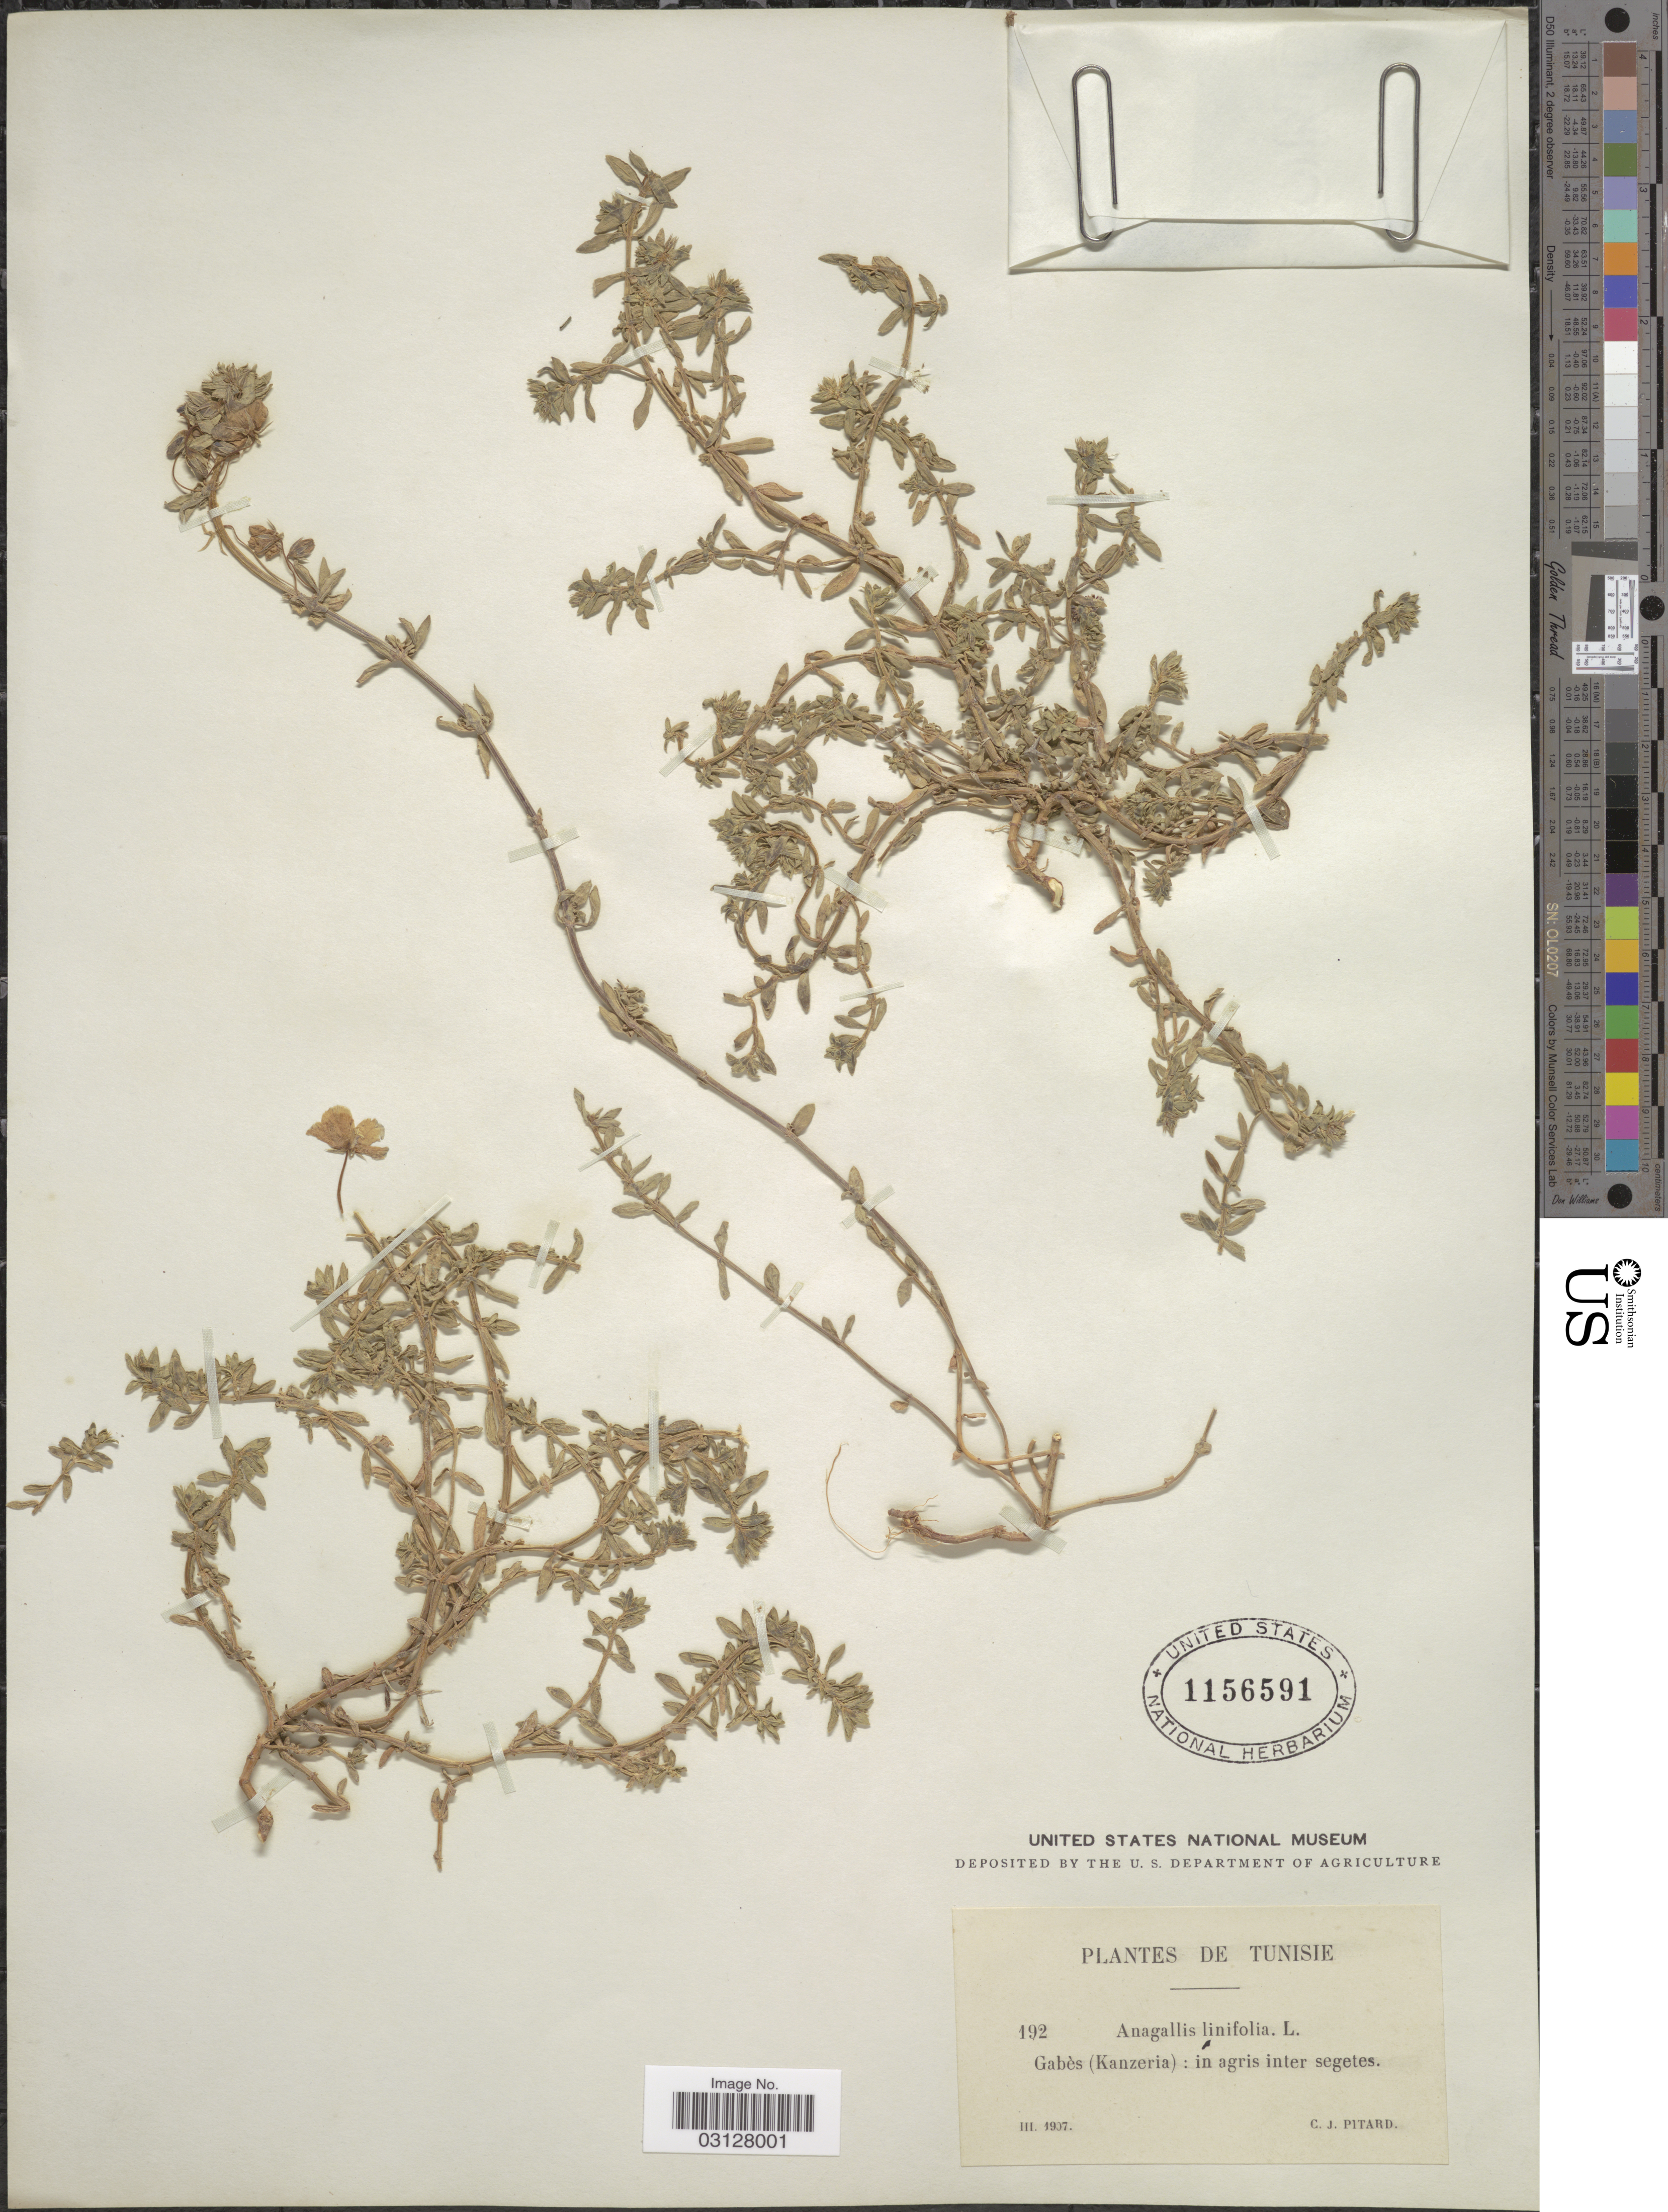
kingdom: Plantae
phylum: Tracheophyta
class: Magnoliopsida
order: Ericales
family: Primulaceae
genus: Anagallis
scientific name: Anagallis linifolia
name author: L.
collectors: C. Pitard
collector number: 192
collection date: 1907-03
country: Tunisia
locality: Tunisie. Gabès (Kanzeria): in agris inter segetes.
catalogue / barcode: US 1156591